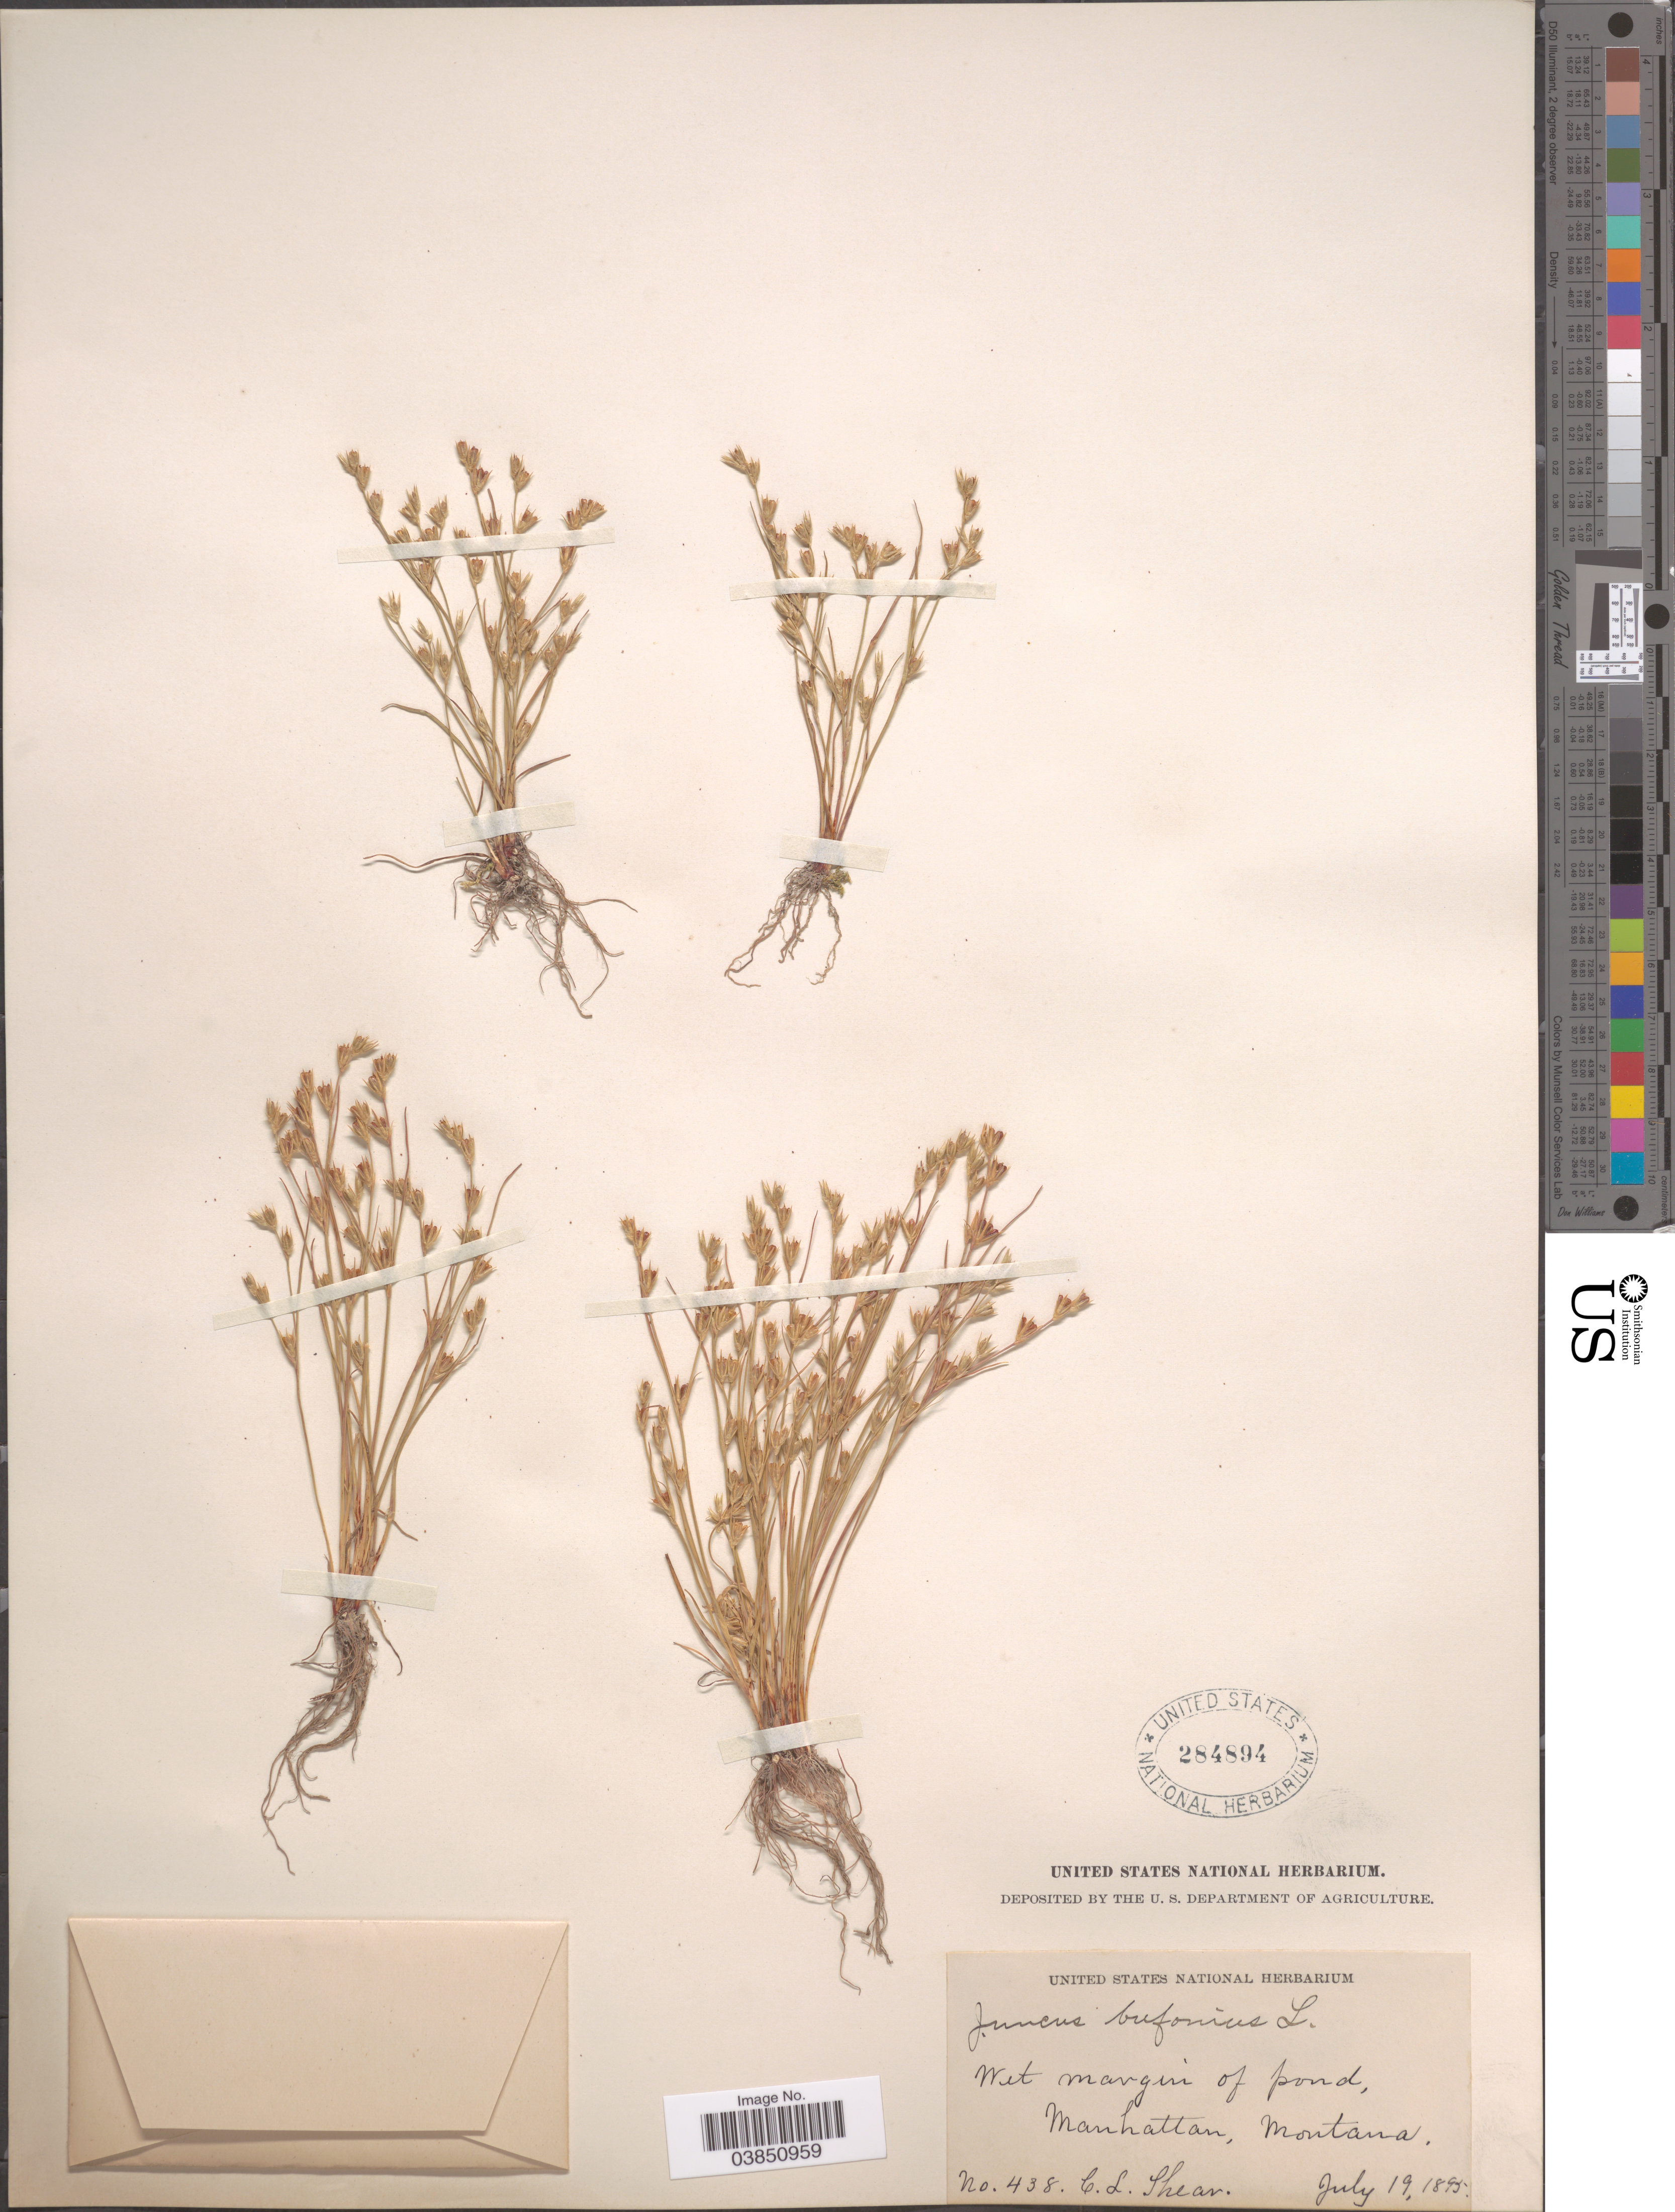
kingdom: Plantae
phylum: Tracheophyta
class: Liliopsida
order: Poales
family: Juncaceae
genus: Juncus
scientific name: Juncus bufonius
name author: L.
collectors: C. L. Shear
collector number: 438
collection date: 1895-07-19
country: United States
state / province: Montana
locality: Manhattan.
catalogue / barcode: US 284894